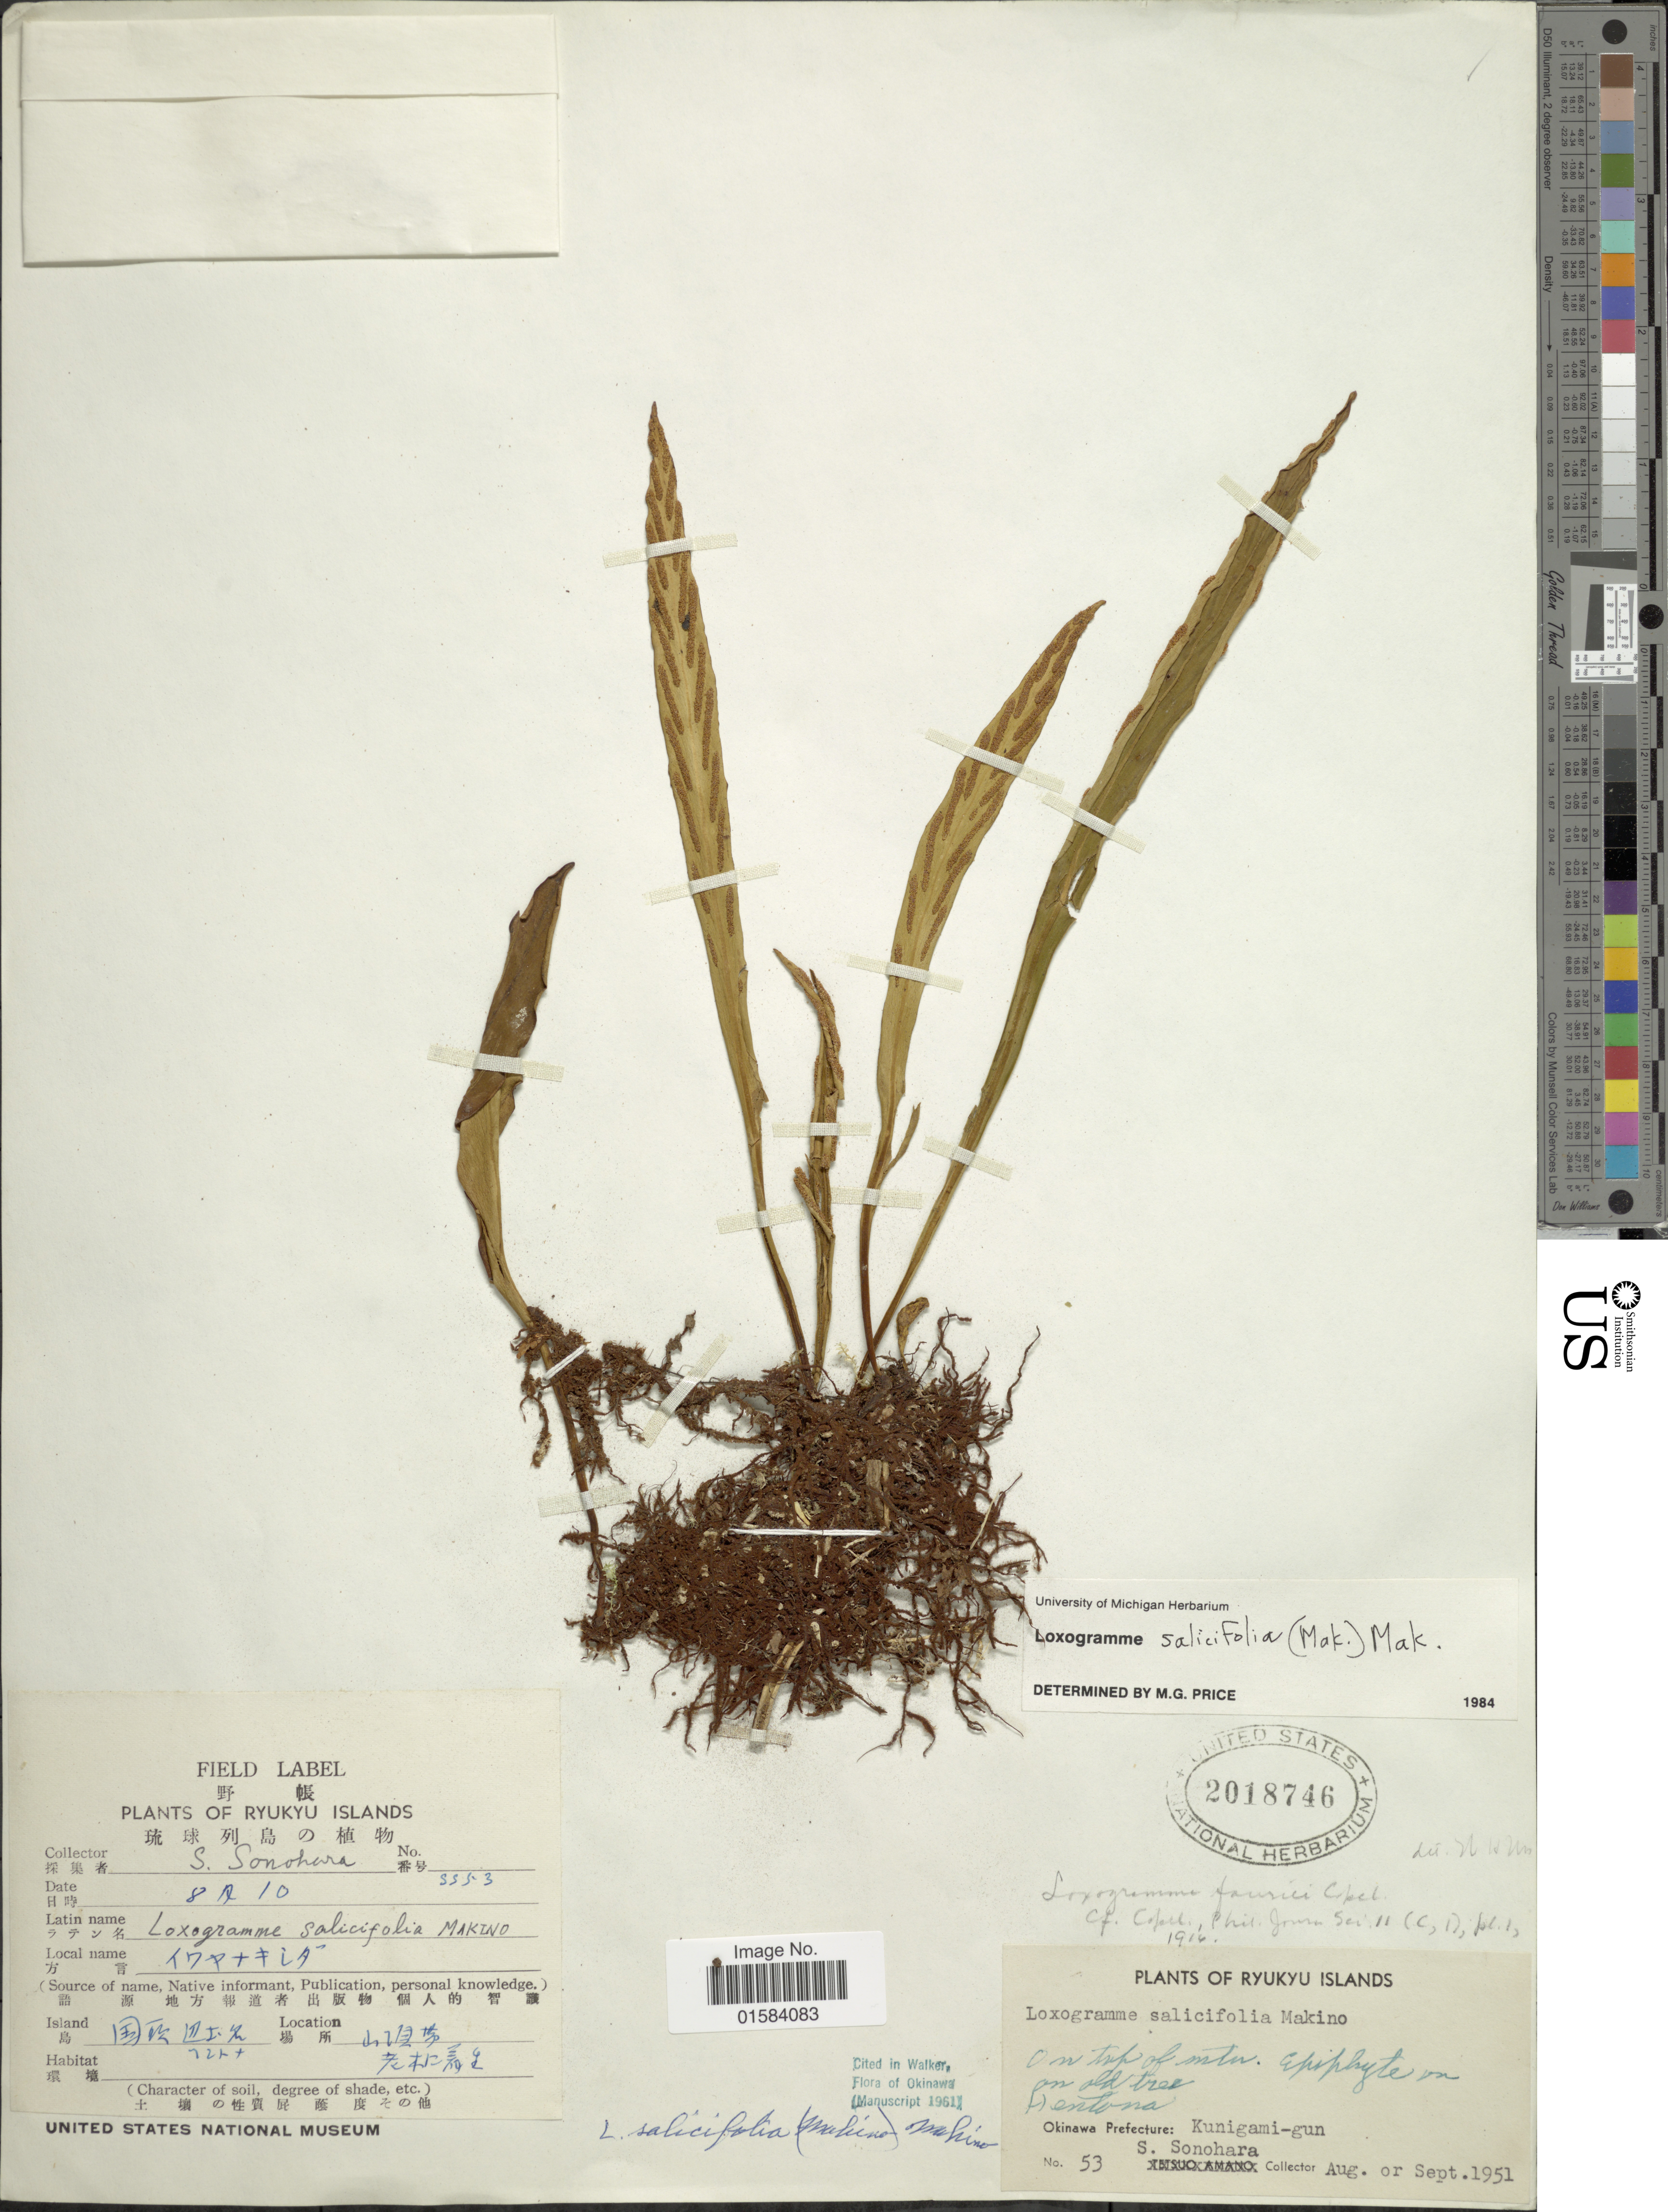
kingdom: Plantae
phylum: Tracheophyta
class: Polypodiopsida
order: Polypodiales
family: Polypodiaceae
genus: Loxogramme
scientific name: Loxogramme salicifolia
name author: (Makino) Makino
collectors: S. Sonohara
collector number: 53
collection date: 1951-08/1951-09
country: Japan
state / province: Okinawa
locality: Okinawa Prefecture: Kunigami-gun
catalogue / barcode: US 2018746